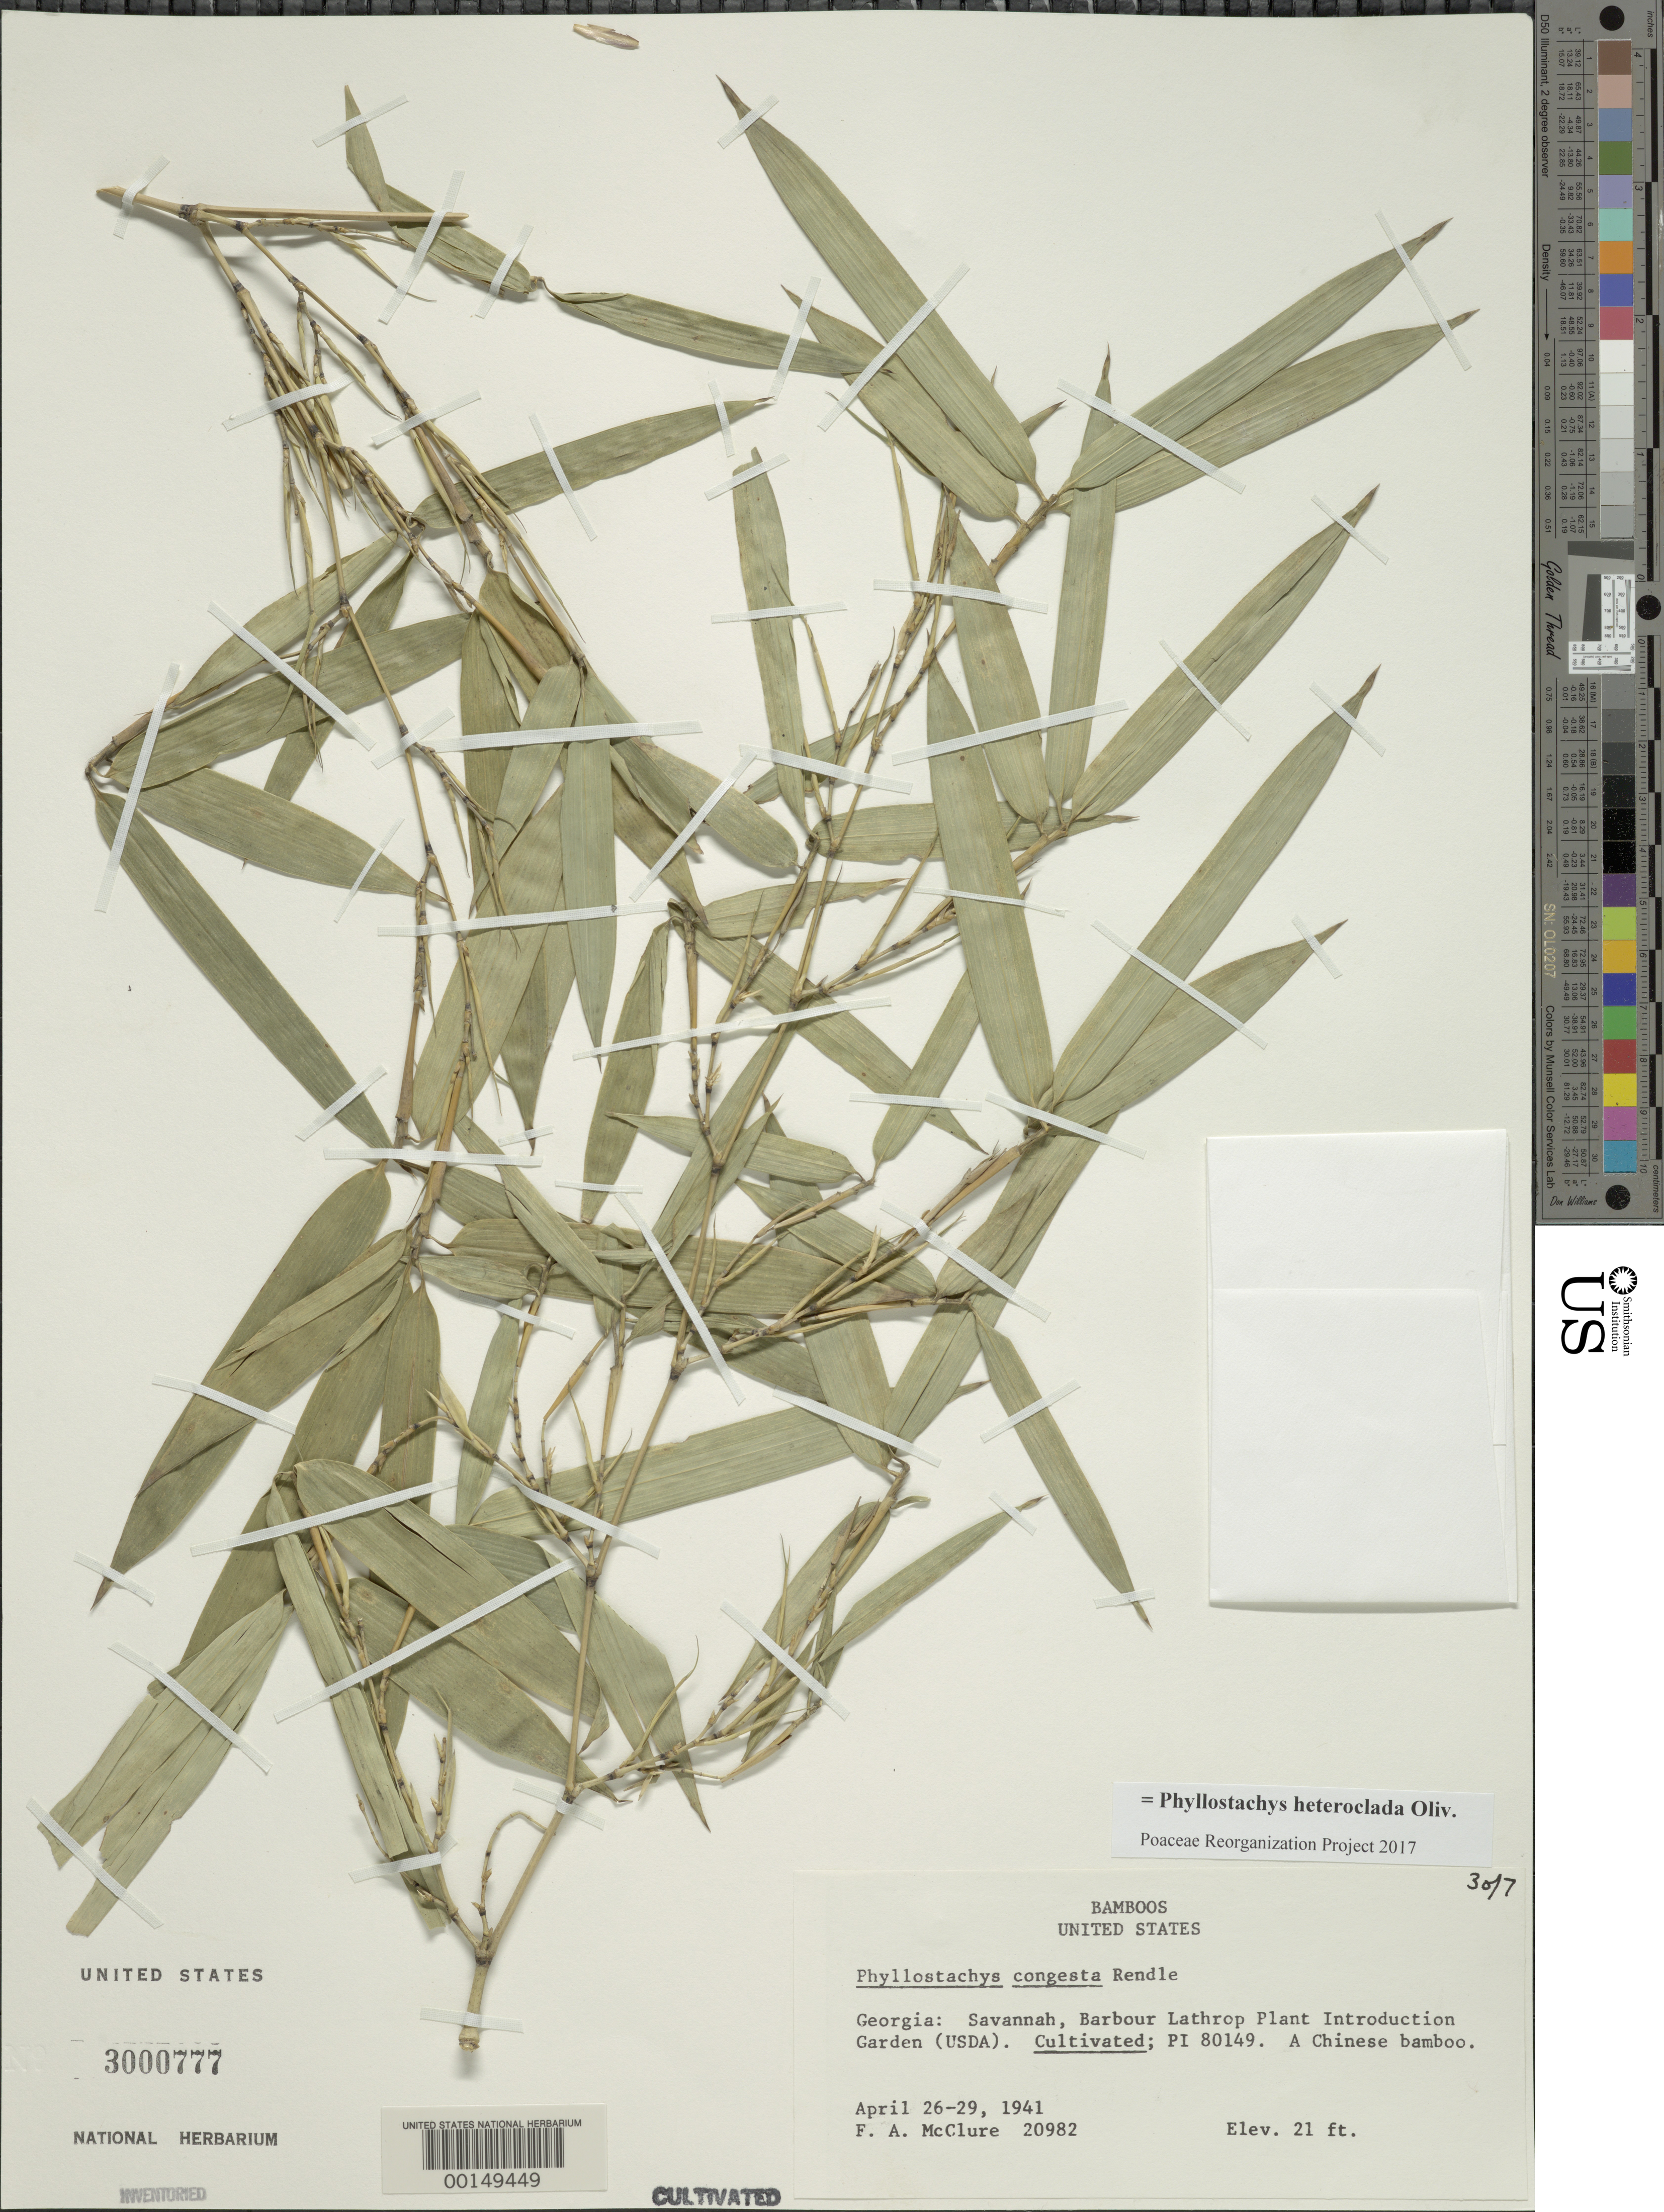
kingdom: Plantae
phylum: Tracheophyta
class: Liliopsida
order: Poales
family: Poaceae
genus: Phyllostachys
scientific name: Phyllostachys heteroclada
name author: Oliv.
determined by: Poaceae Reorganization Project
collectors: F. A. McClure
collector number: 20982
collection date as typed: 26 Apr 1941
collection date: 1941-04-26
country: United States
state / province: Georgia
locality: Savannha, barbour lathrop p.i. garden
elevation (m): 6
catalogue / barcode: US 3000777